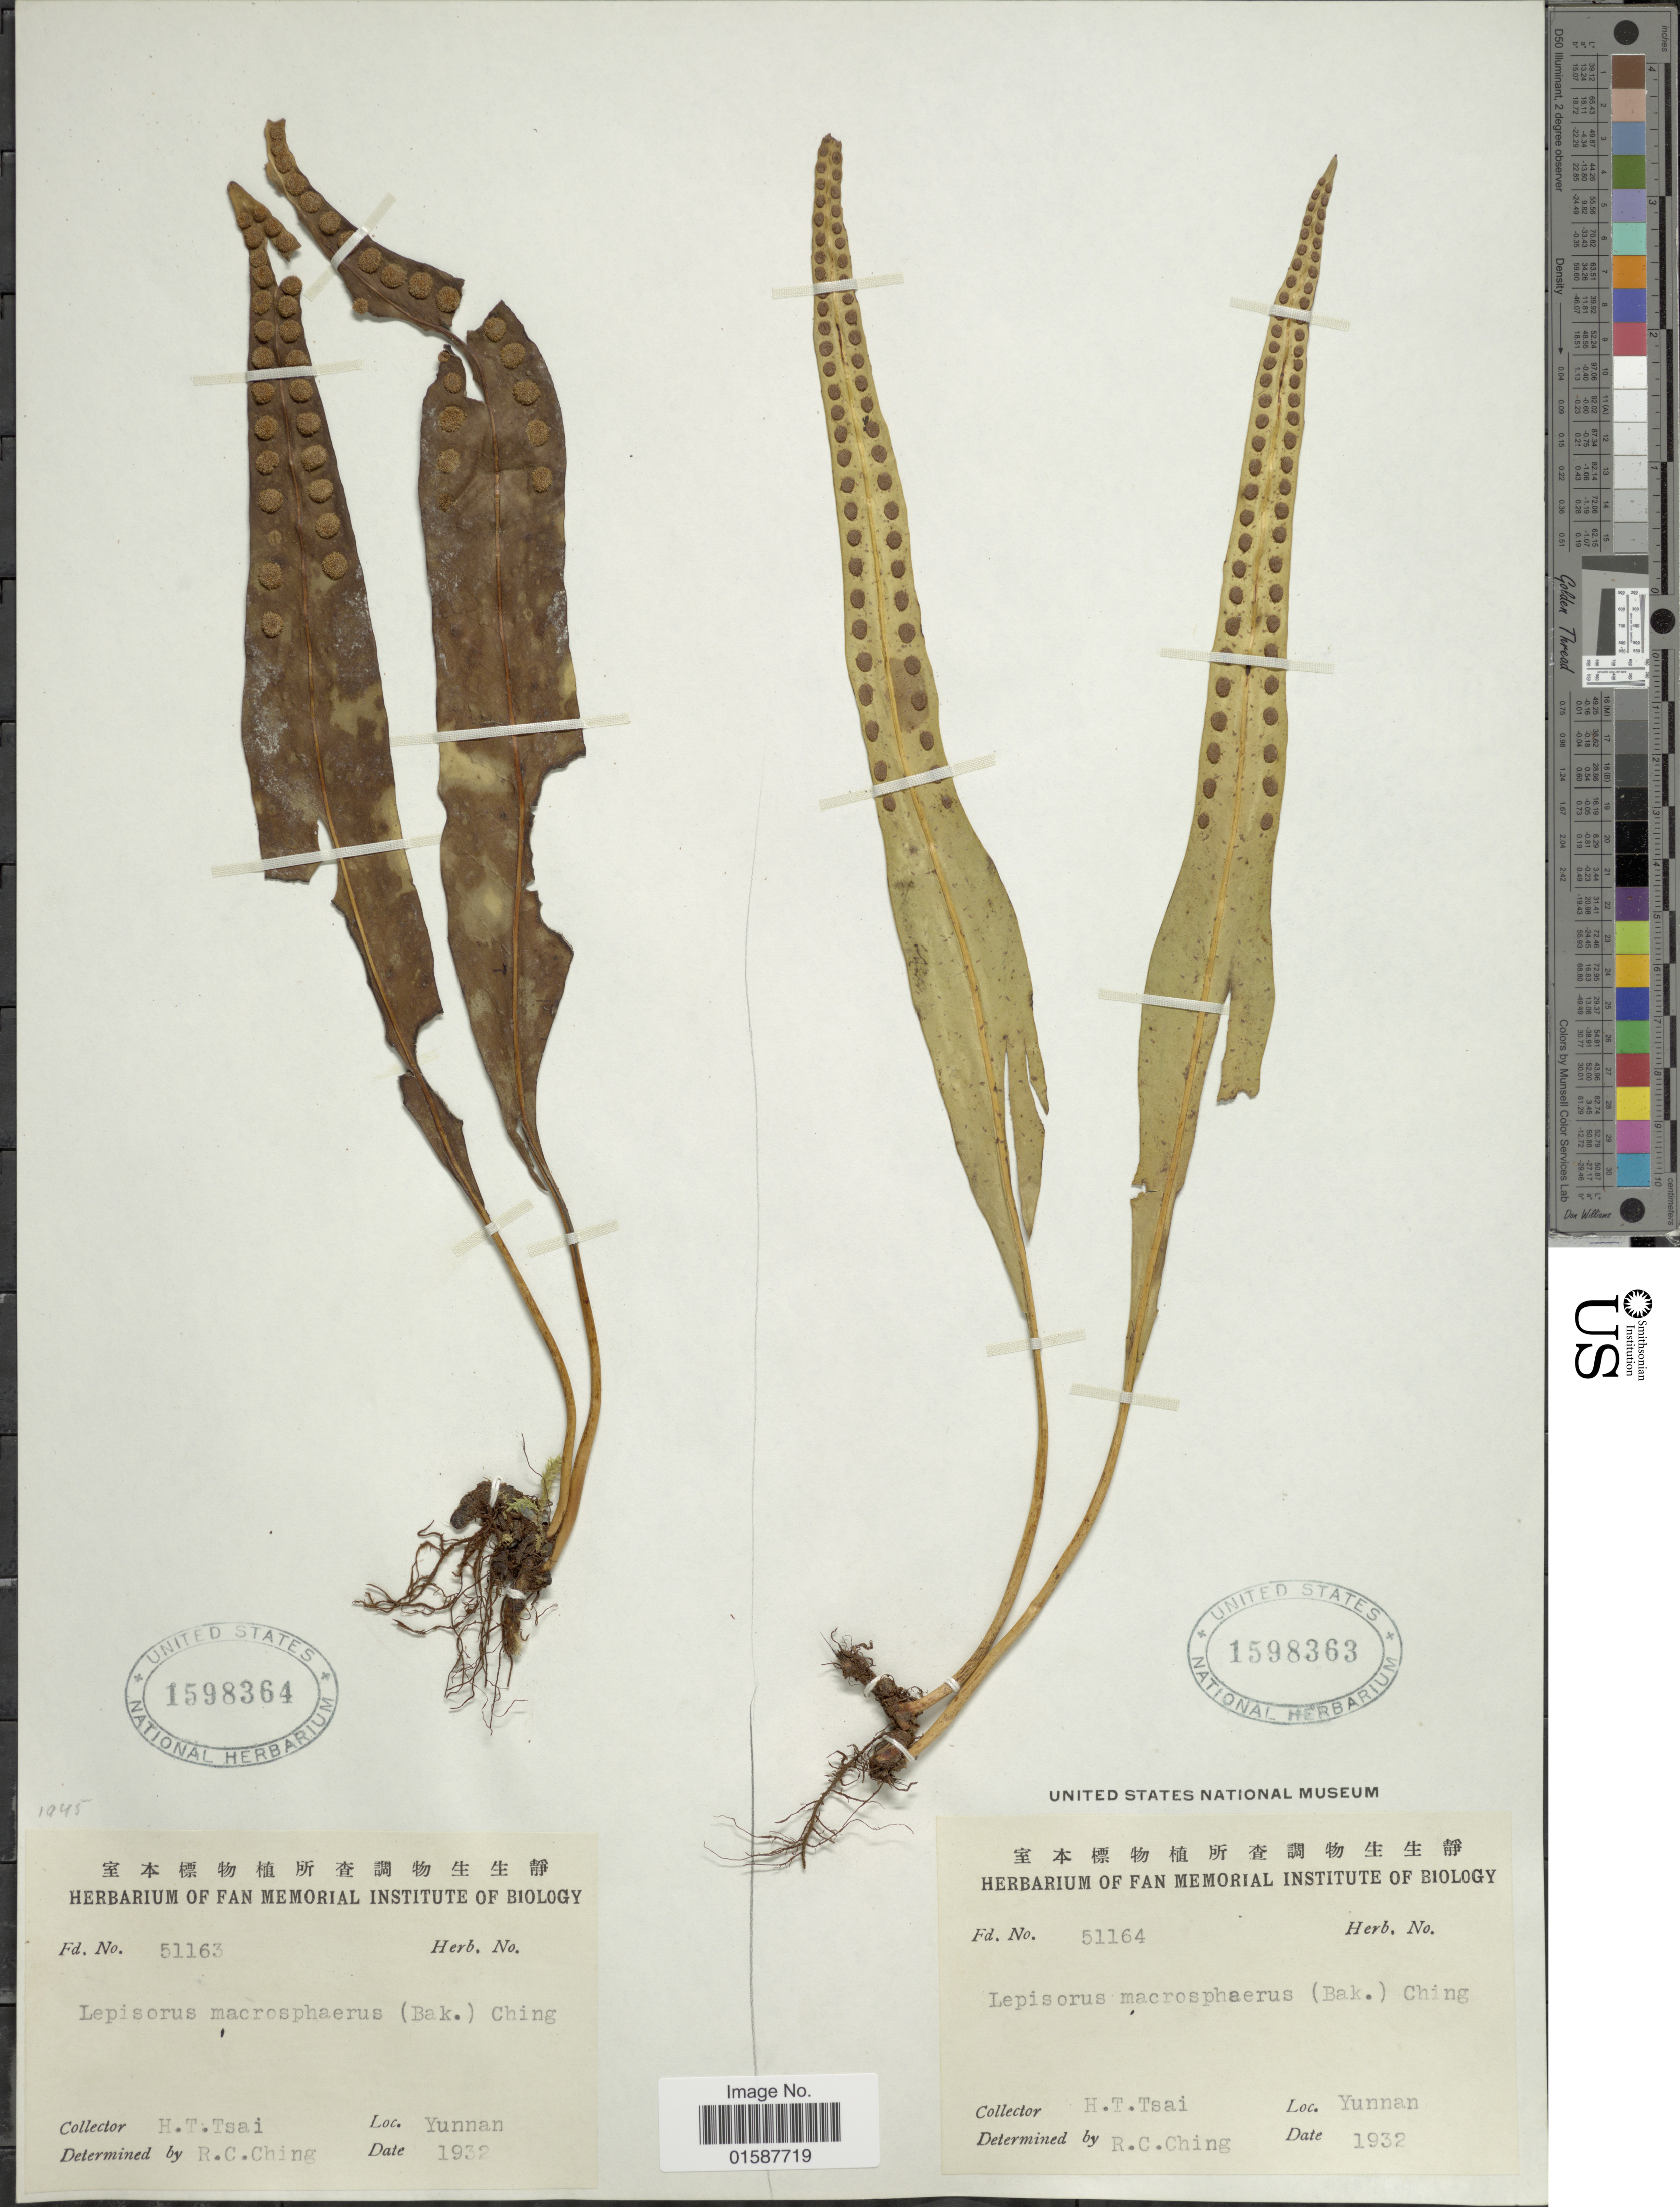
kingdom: Plantae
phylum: Tracheophyta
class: Polypodiopsida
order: Polypodiales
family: Polypodiaceae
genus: Lepisorus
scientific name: Lepisorus macrosphaerus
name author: (Baker) Ching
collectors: H. Tsai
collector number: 51164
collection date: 1932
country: China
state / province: Yunnan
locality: Yunnan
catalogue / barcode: US 1598363-2